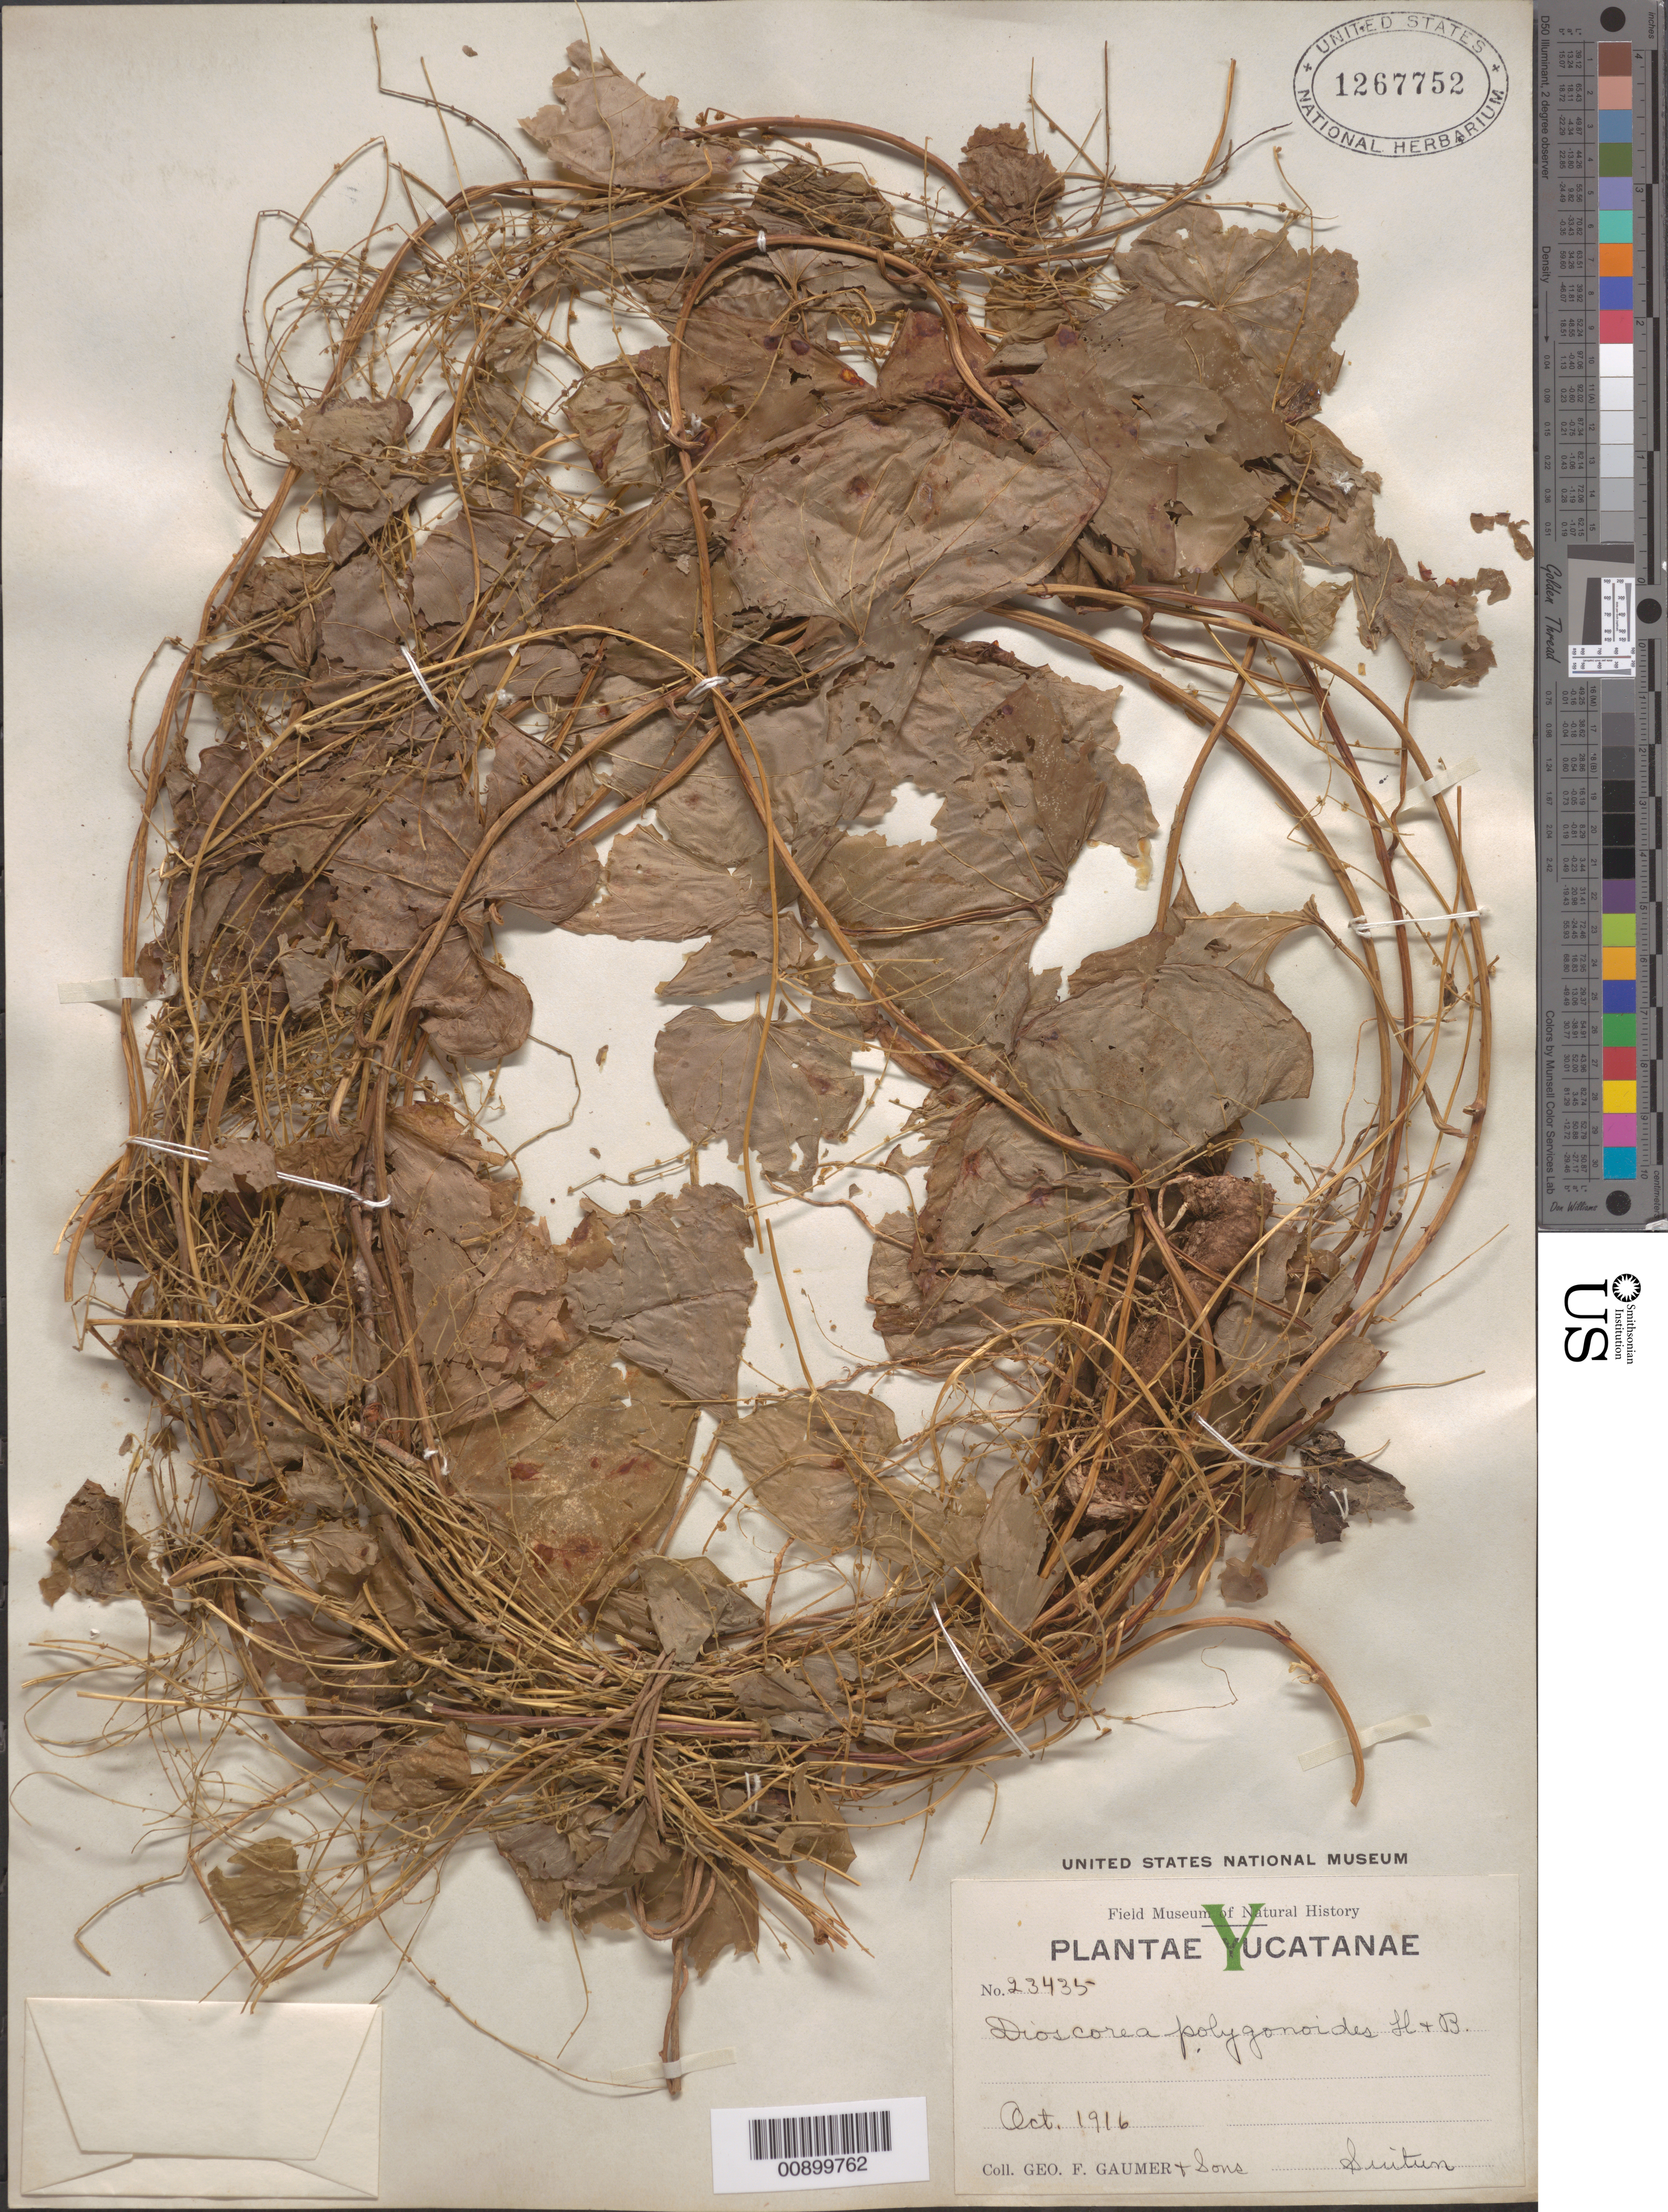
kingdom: Plantae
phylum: Tracheophyta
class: Liliopsida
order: Dioscoreales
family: Dioscoreaceae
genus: Dioscorea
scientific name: Dioscorea polygonoides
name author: Humb. & Bonpl. ex Willd.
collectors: G. F. Gaumer & et al.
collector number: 23435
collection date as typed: Oct 1916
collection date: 1916-10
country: Mexico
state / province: Yucatán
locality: Suitun, Yucatán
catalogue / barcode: US 1267752